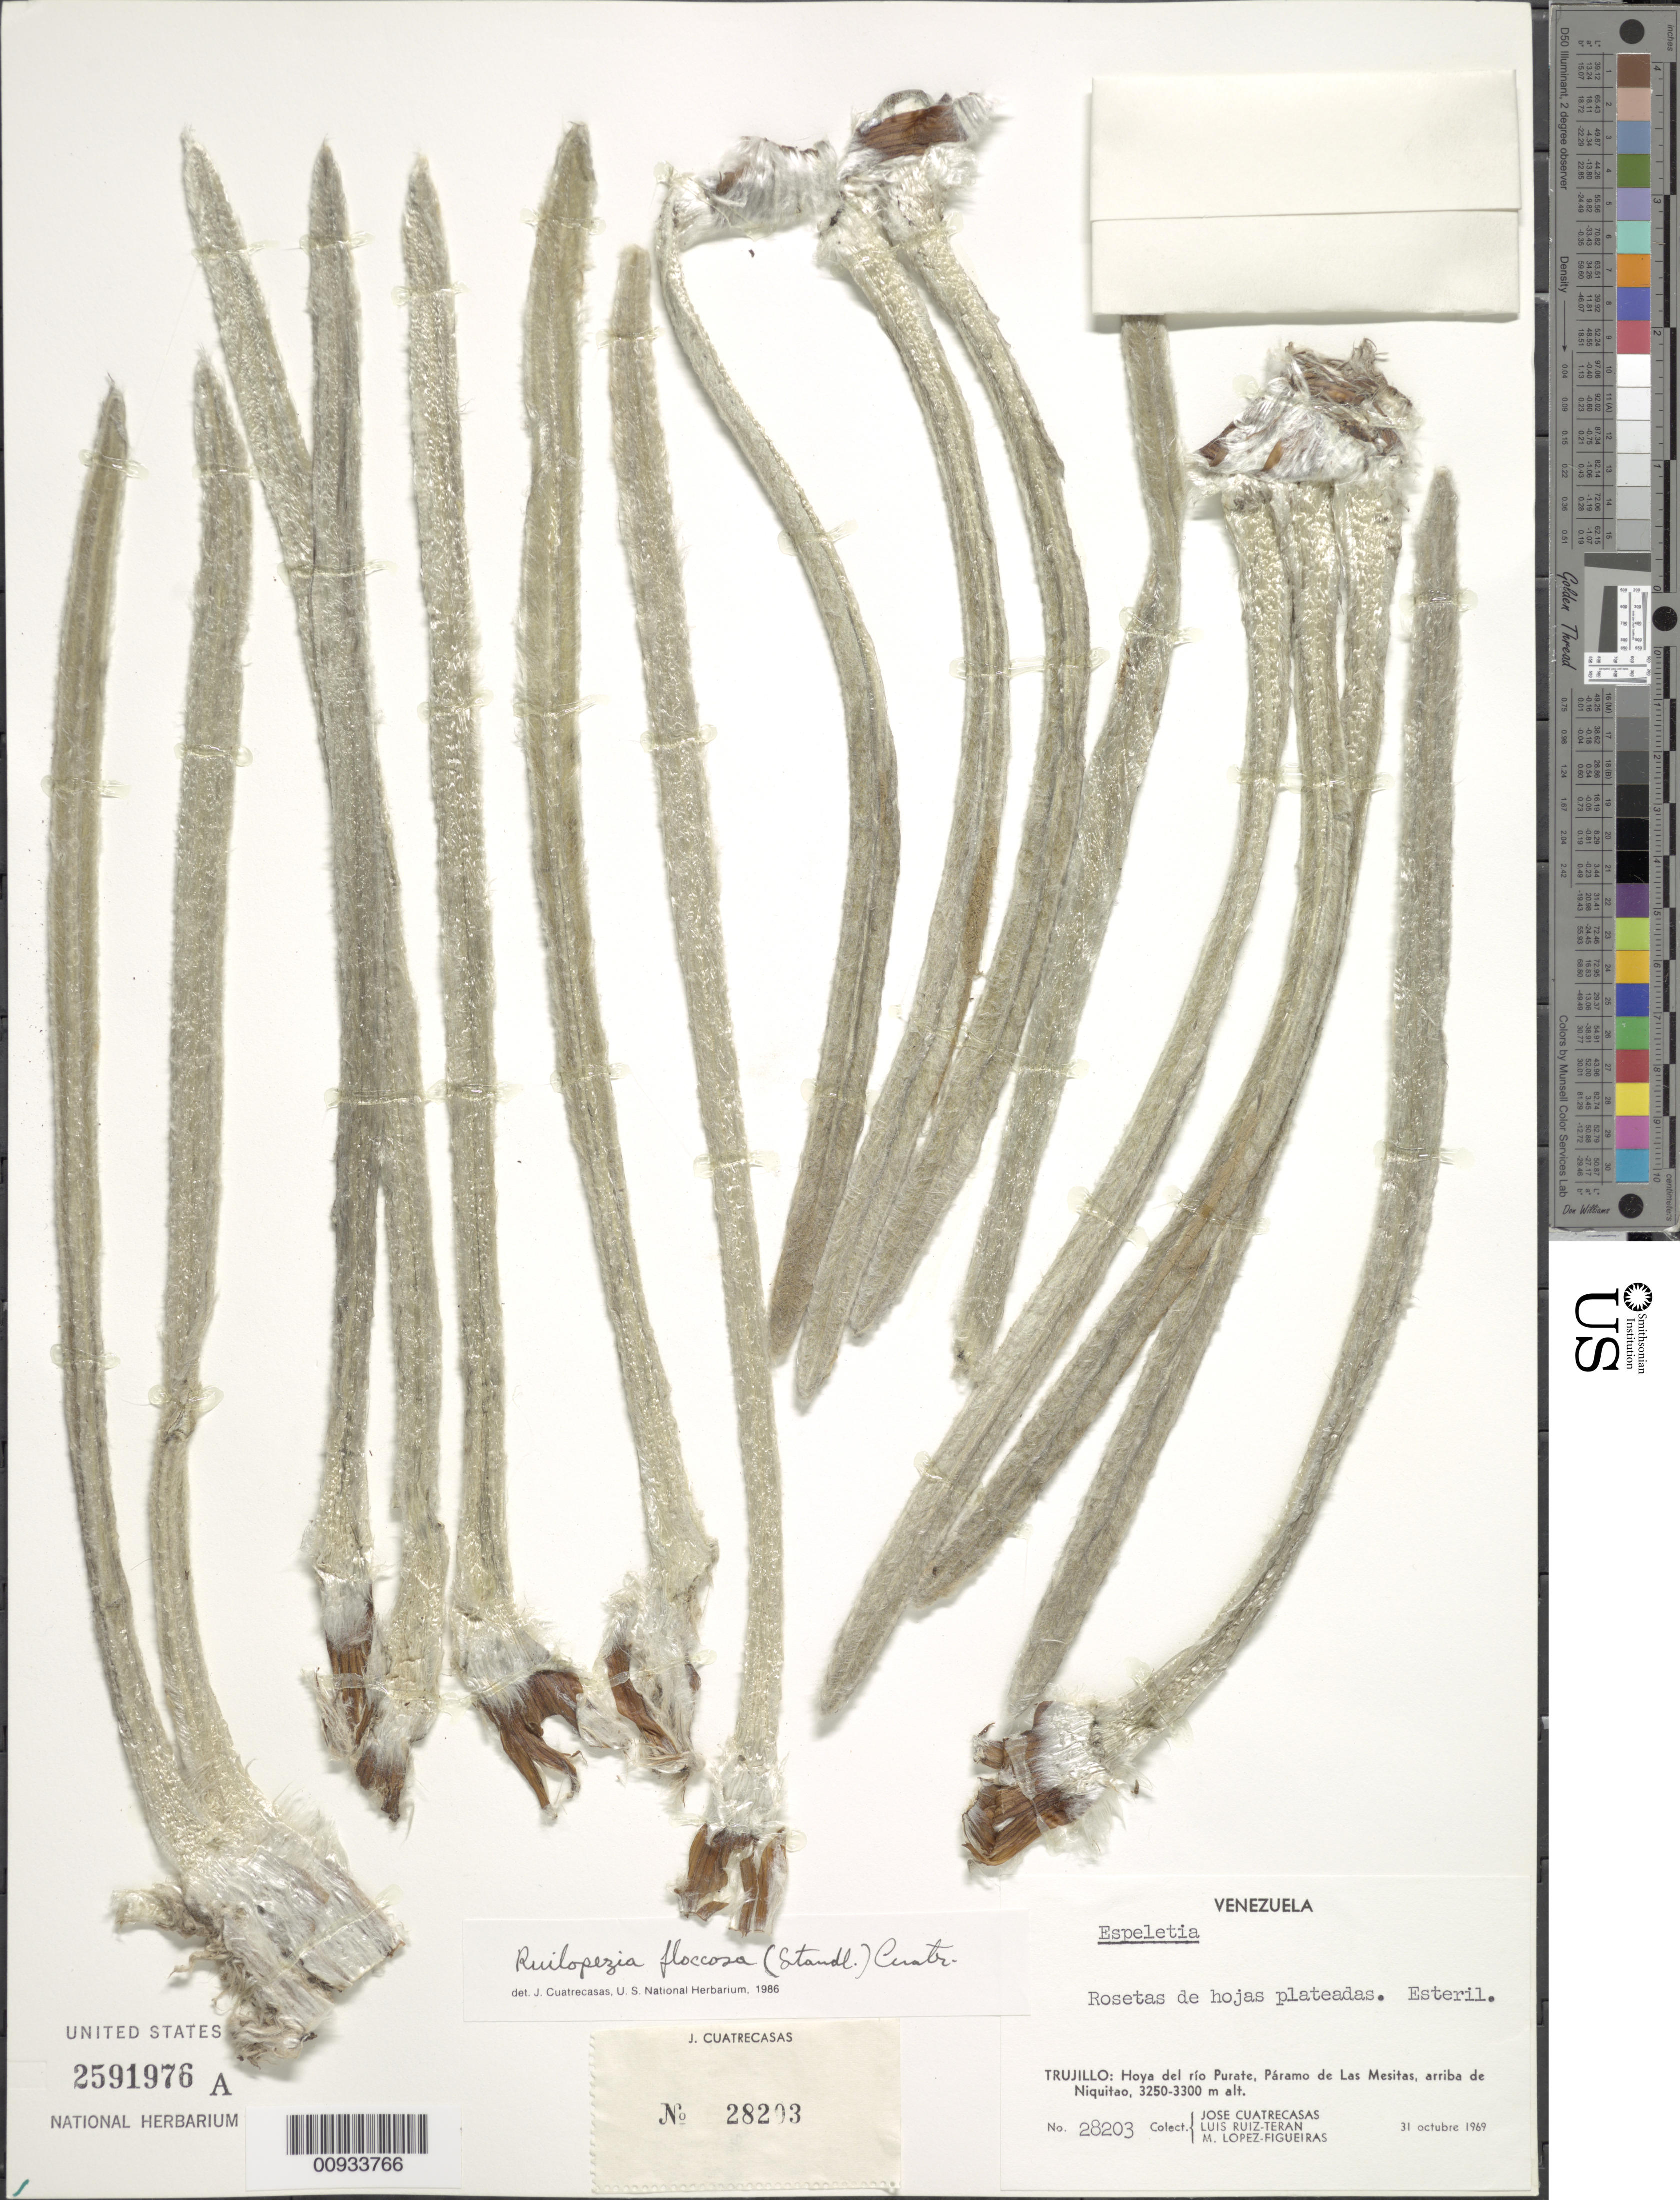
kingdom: Plantae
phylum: Tracheophyta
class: Magnoliopsida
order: Asterales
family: Asteraceae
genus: Ruilopezia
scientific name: Ruilopezia floccosa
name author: (Standl.) Cuatrec.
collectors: J. Cuatrecasas, L. E. Ruíz-Terán & M. López Figueiras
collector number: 28203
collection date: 1969-10-31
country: Venezuela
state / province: Trujillo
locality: Páramo de las Mesitas. Hoya del Río Purate, Páramo de las Mesitas, arriba de Niquitao.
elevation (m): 3250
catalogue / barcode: US 2591976A